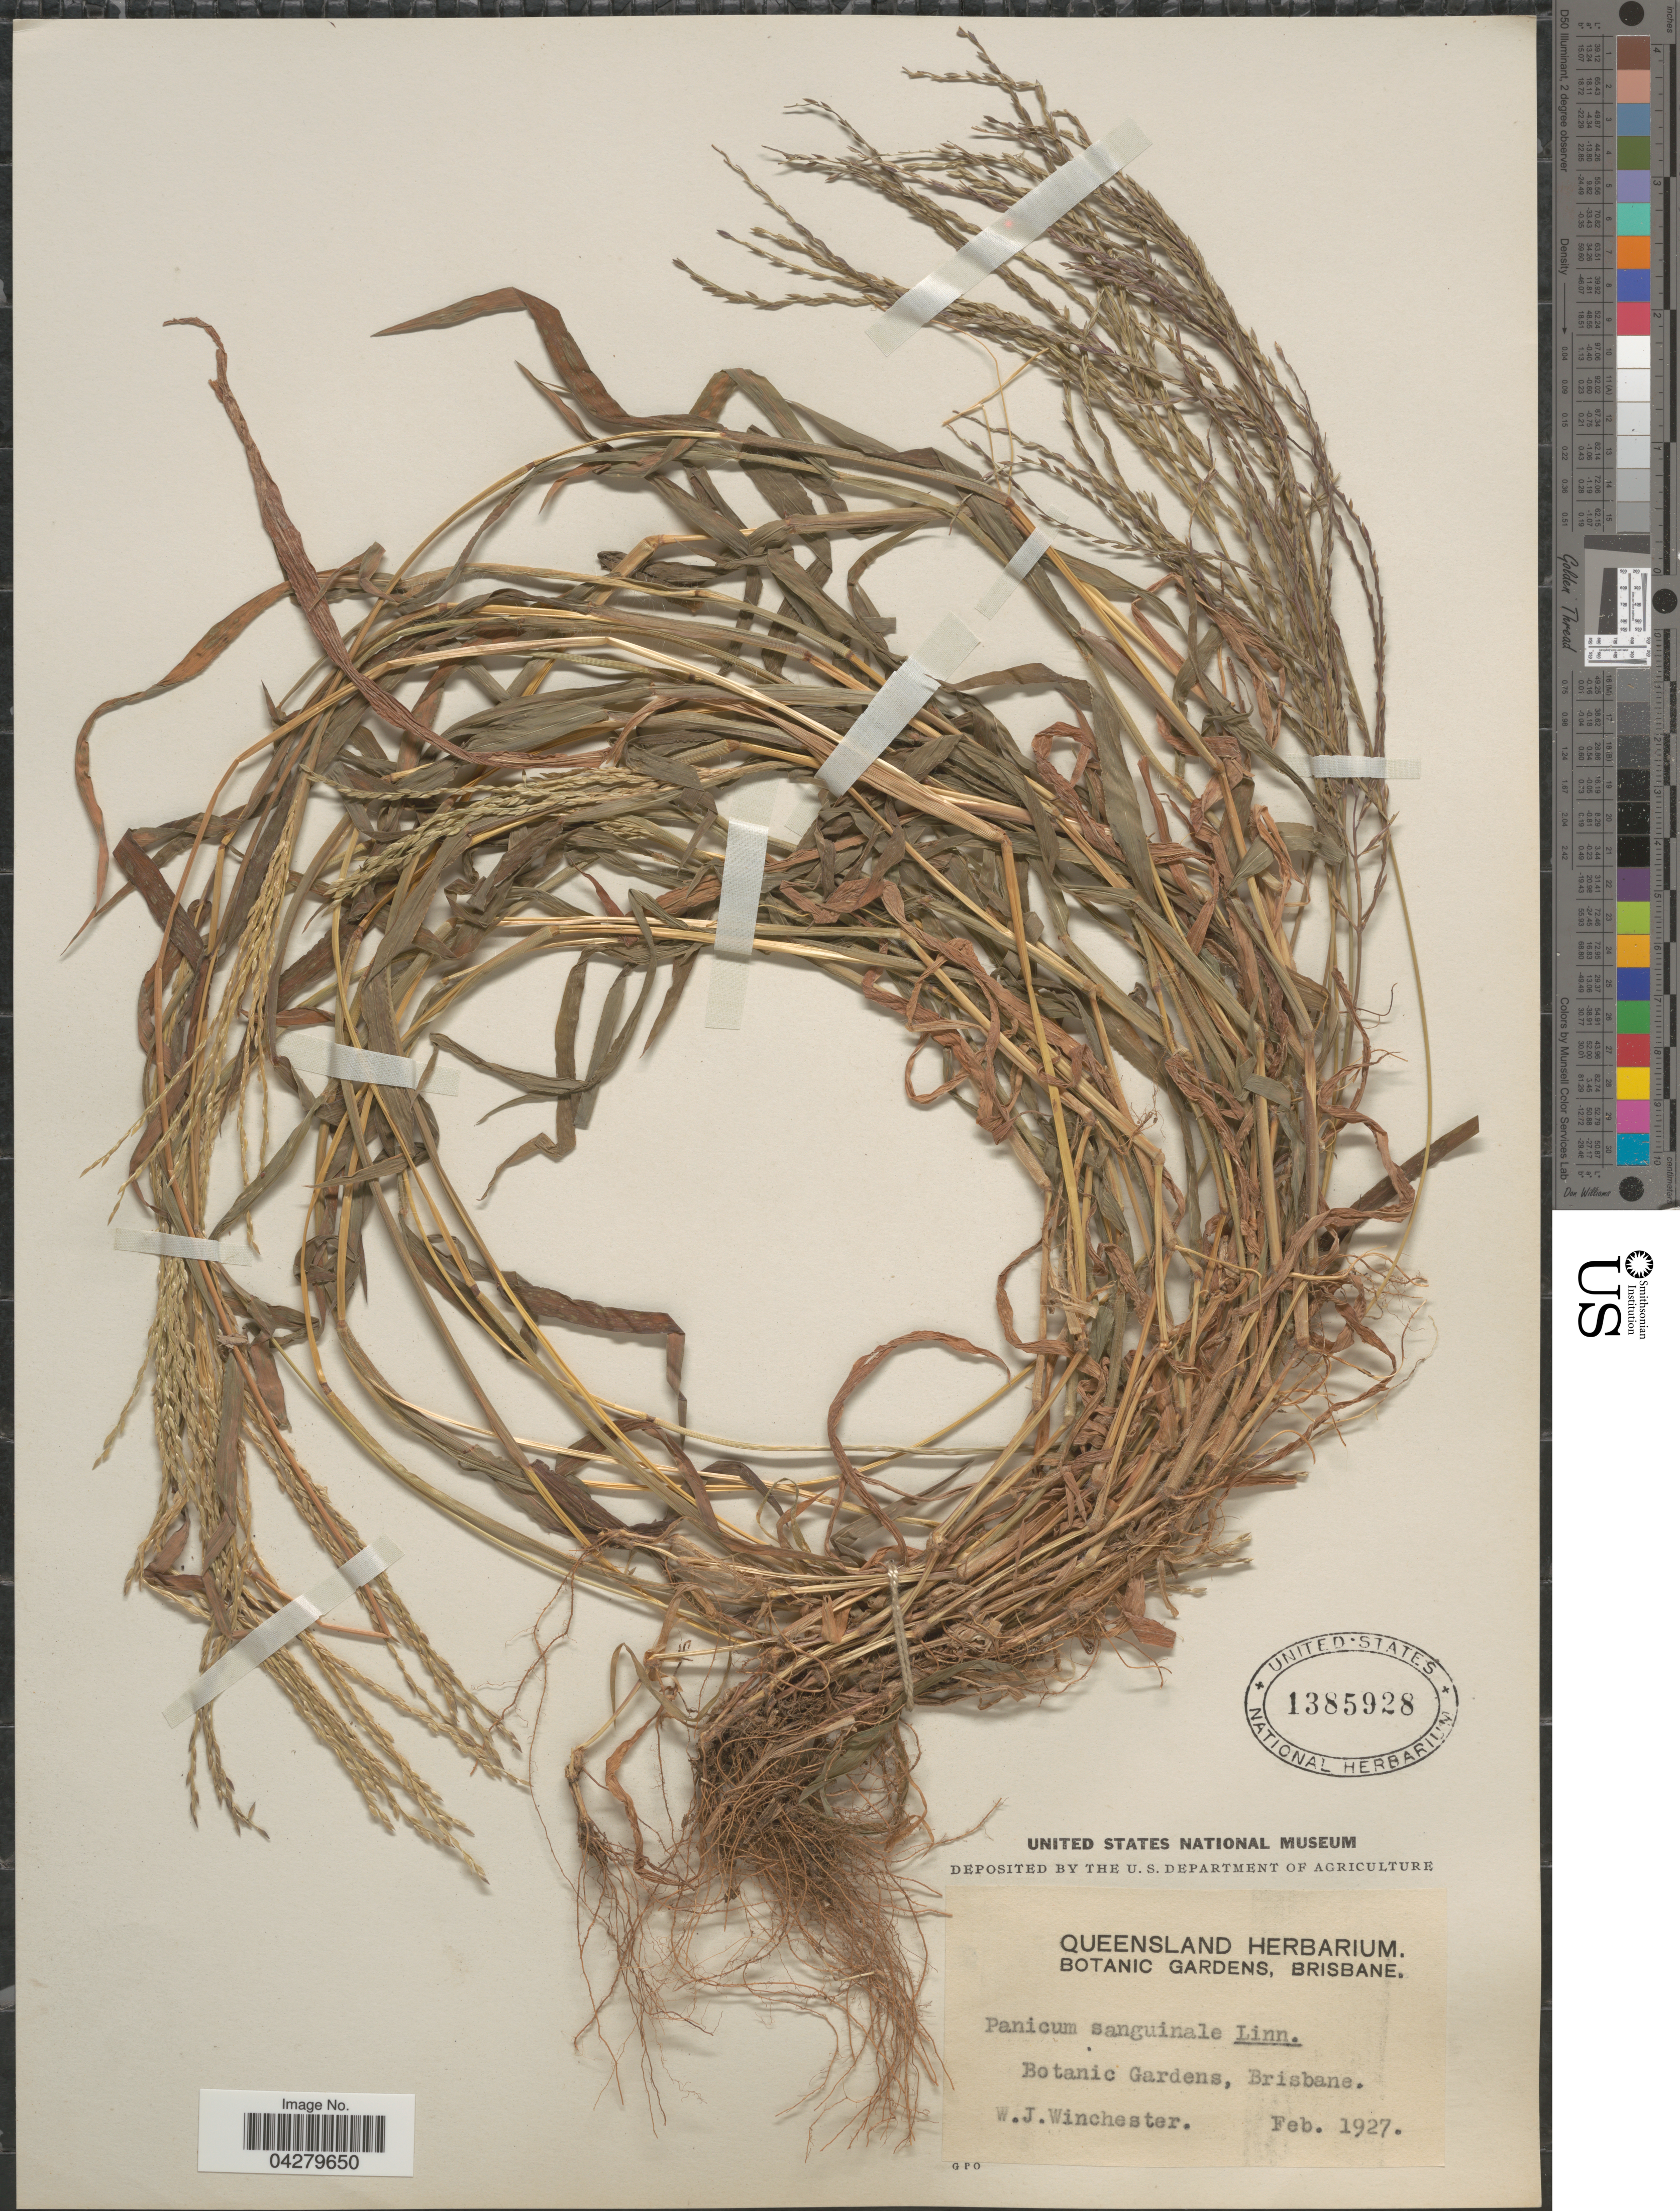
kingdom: Plantae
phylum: Tracheophyta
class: Liliopsida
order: Poales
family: Poaceae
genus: Digitaria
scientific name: Digitaria sanguinalis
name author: (L.) Scop.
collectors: W. Winchester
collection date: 1927-02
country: Australia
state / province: Queensland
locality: Botanic Gardens, Brisbane.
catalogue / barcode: US 1385928